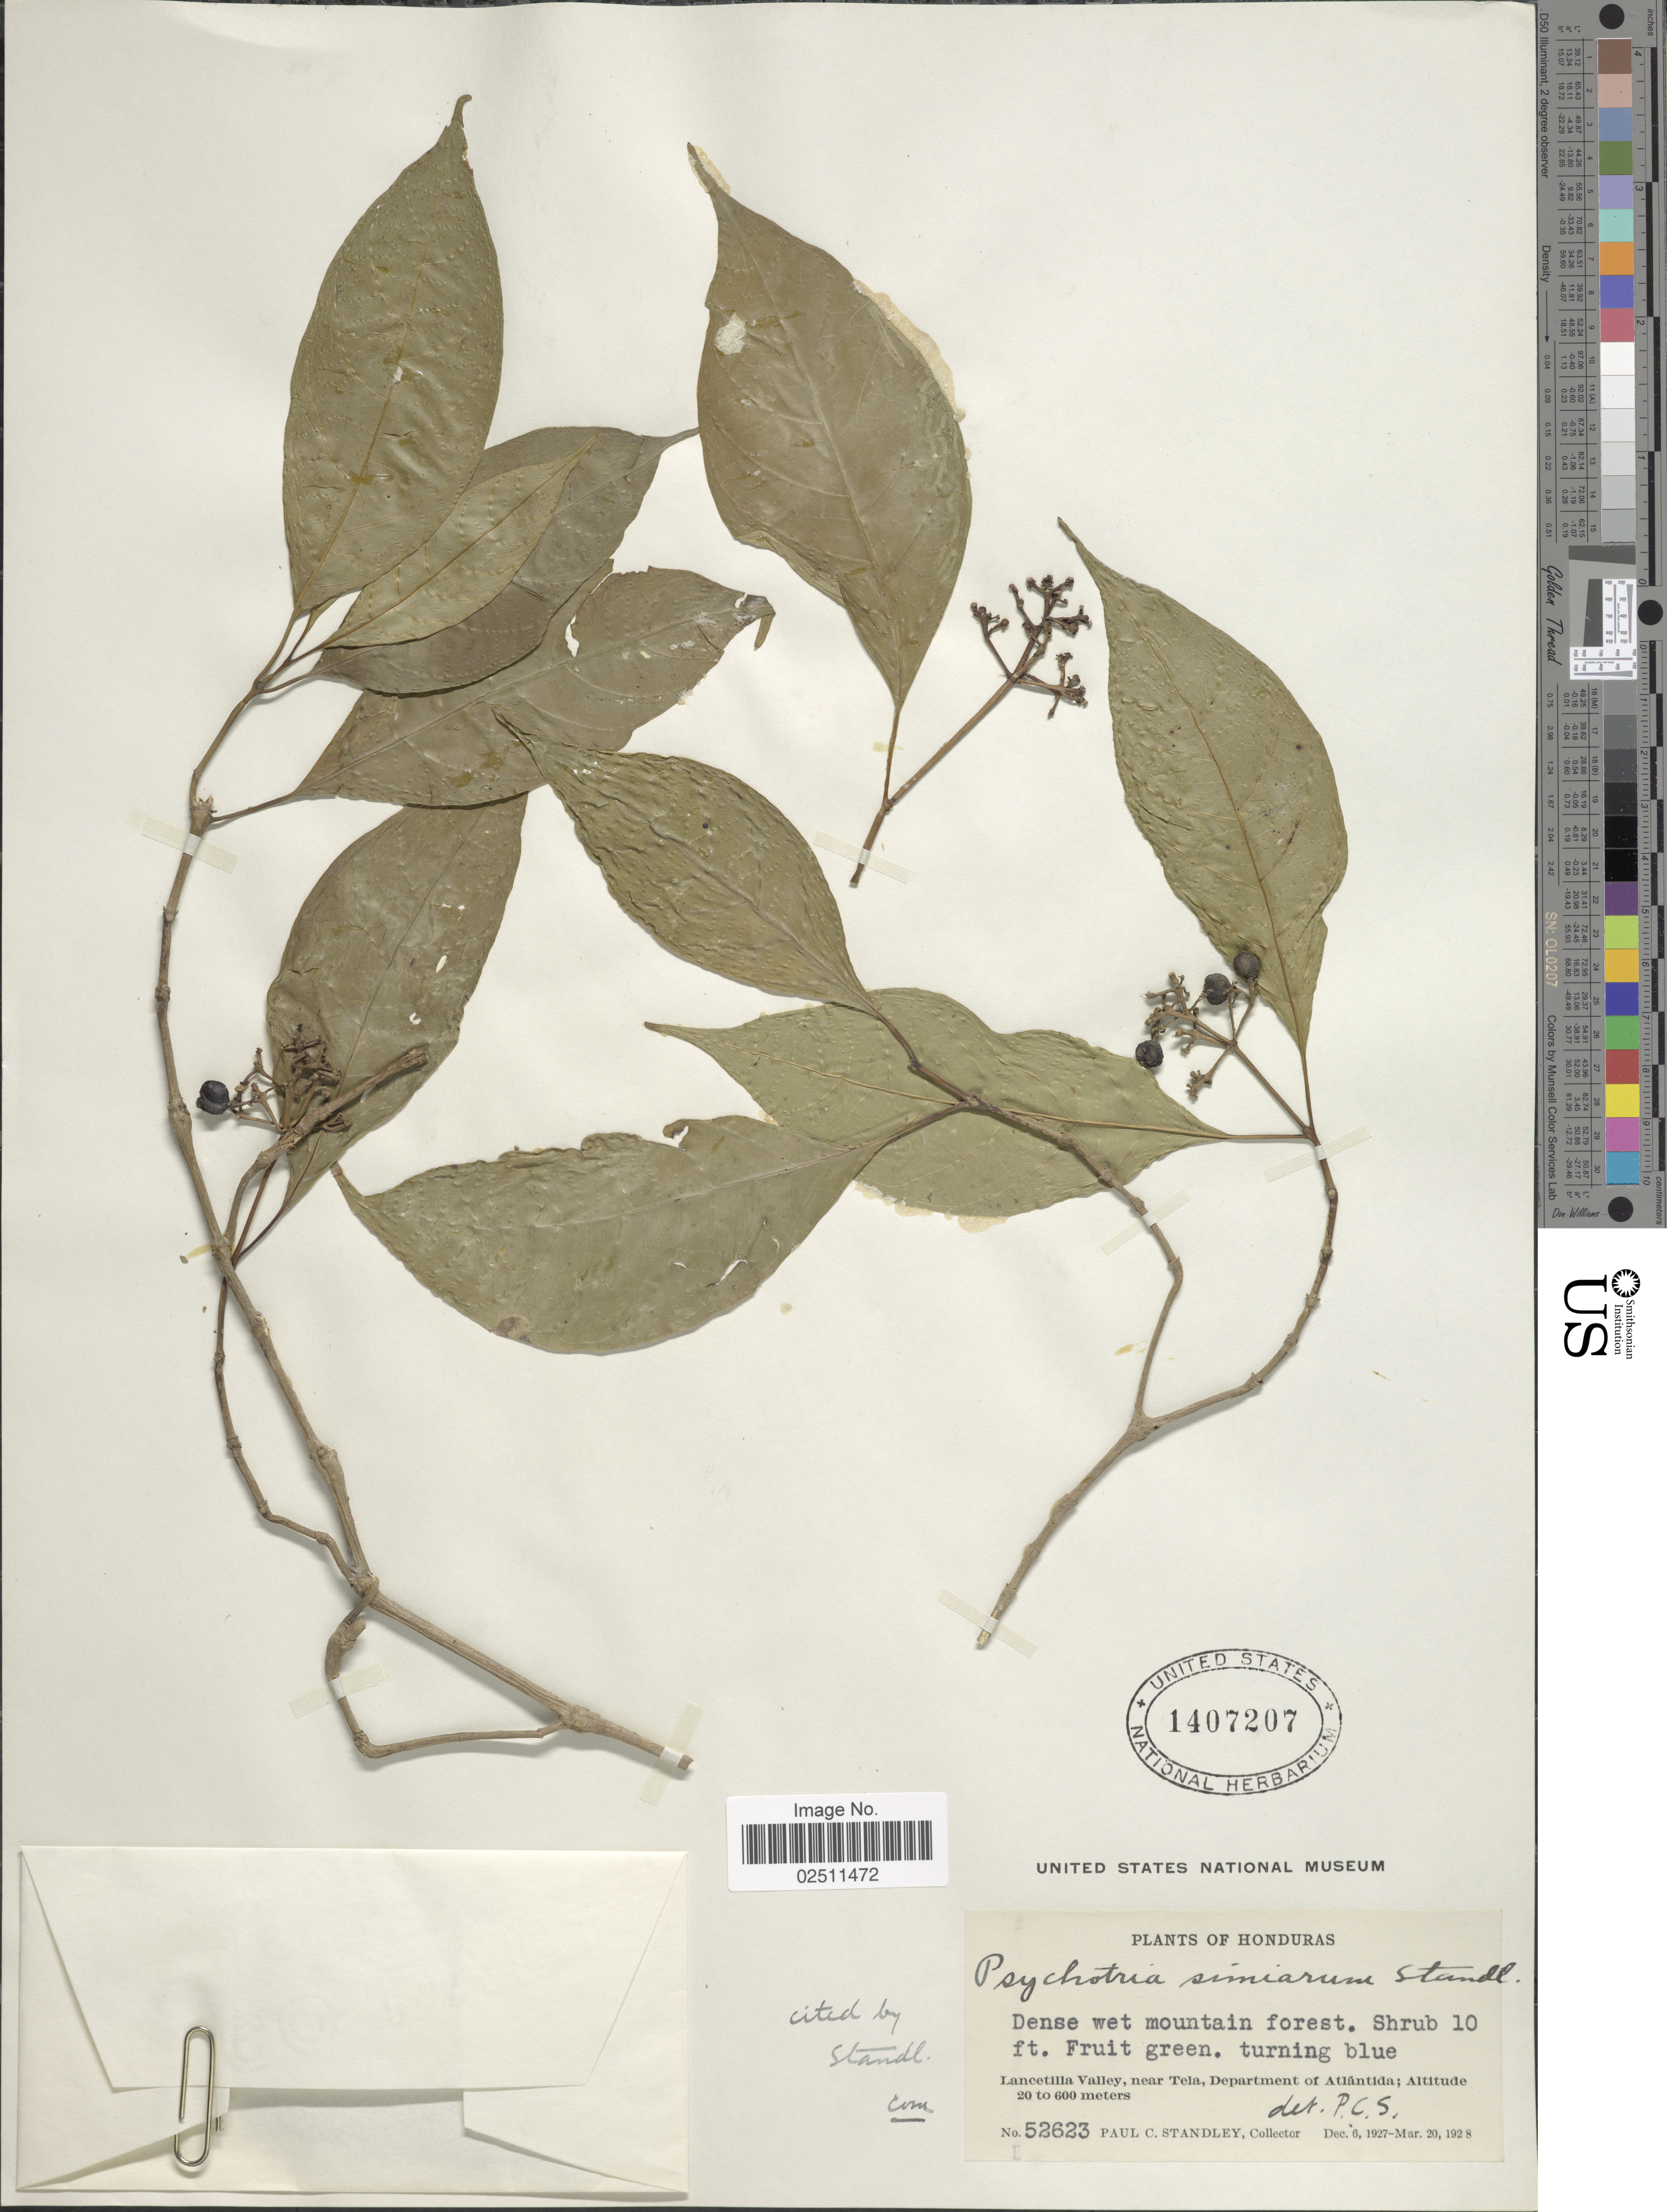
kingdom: Plantae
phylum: Tracheophyta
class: Magnoliopsida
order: Gentianales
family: Rubiaceae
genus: Psychotria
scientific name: Psychotria simiarum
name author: Standl.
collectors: P. C. Standley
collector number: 52623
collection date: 1927-12-06/1928-03-20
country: Honduras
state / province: Atlántida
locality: Lancetilla Valley, near Tela, Department of Atlantida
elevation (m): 20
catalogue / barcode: US 1407207